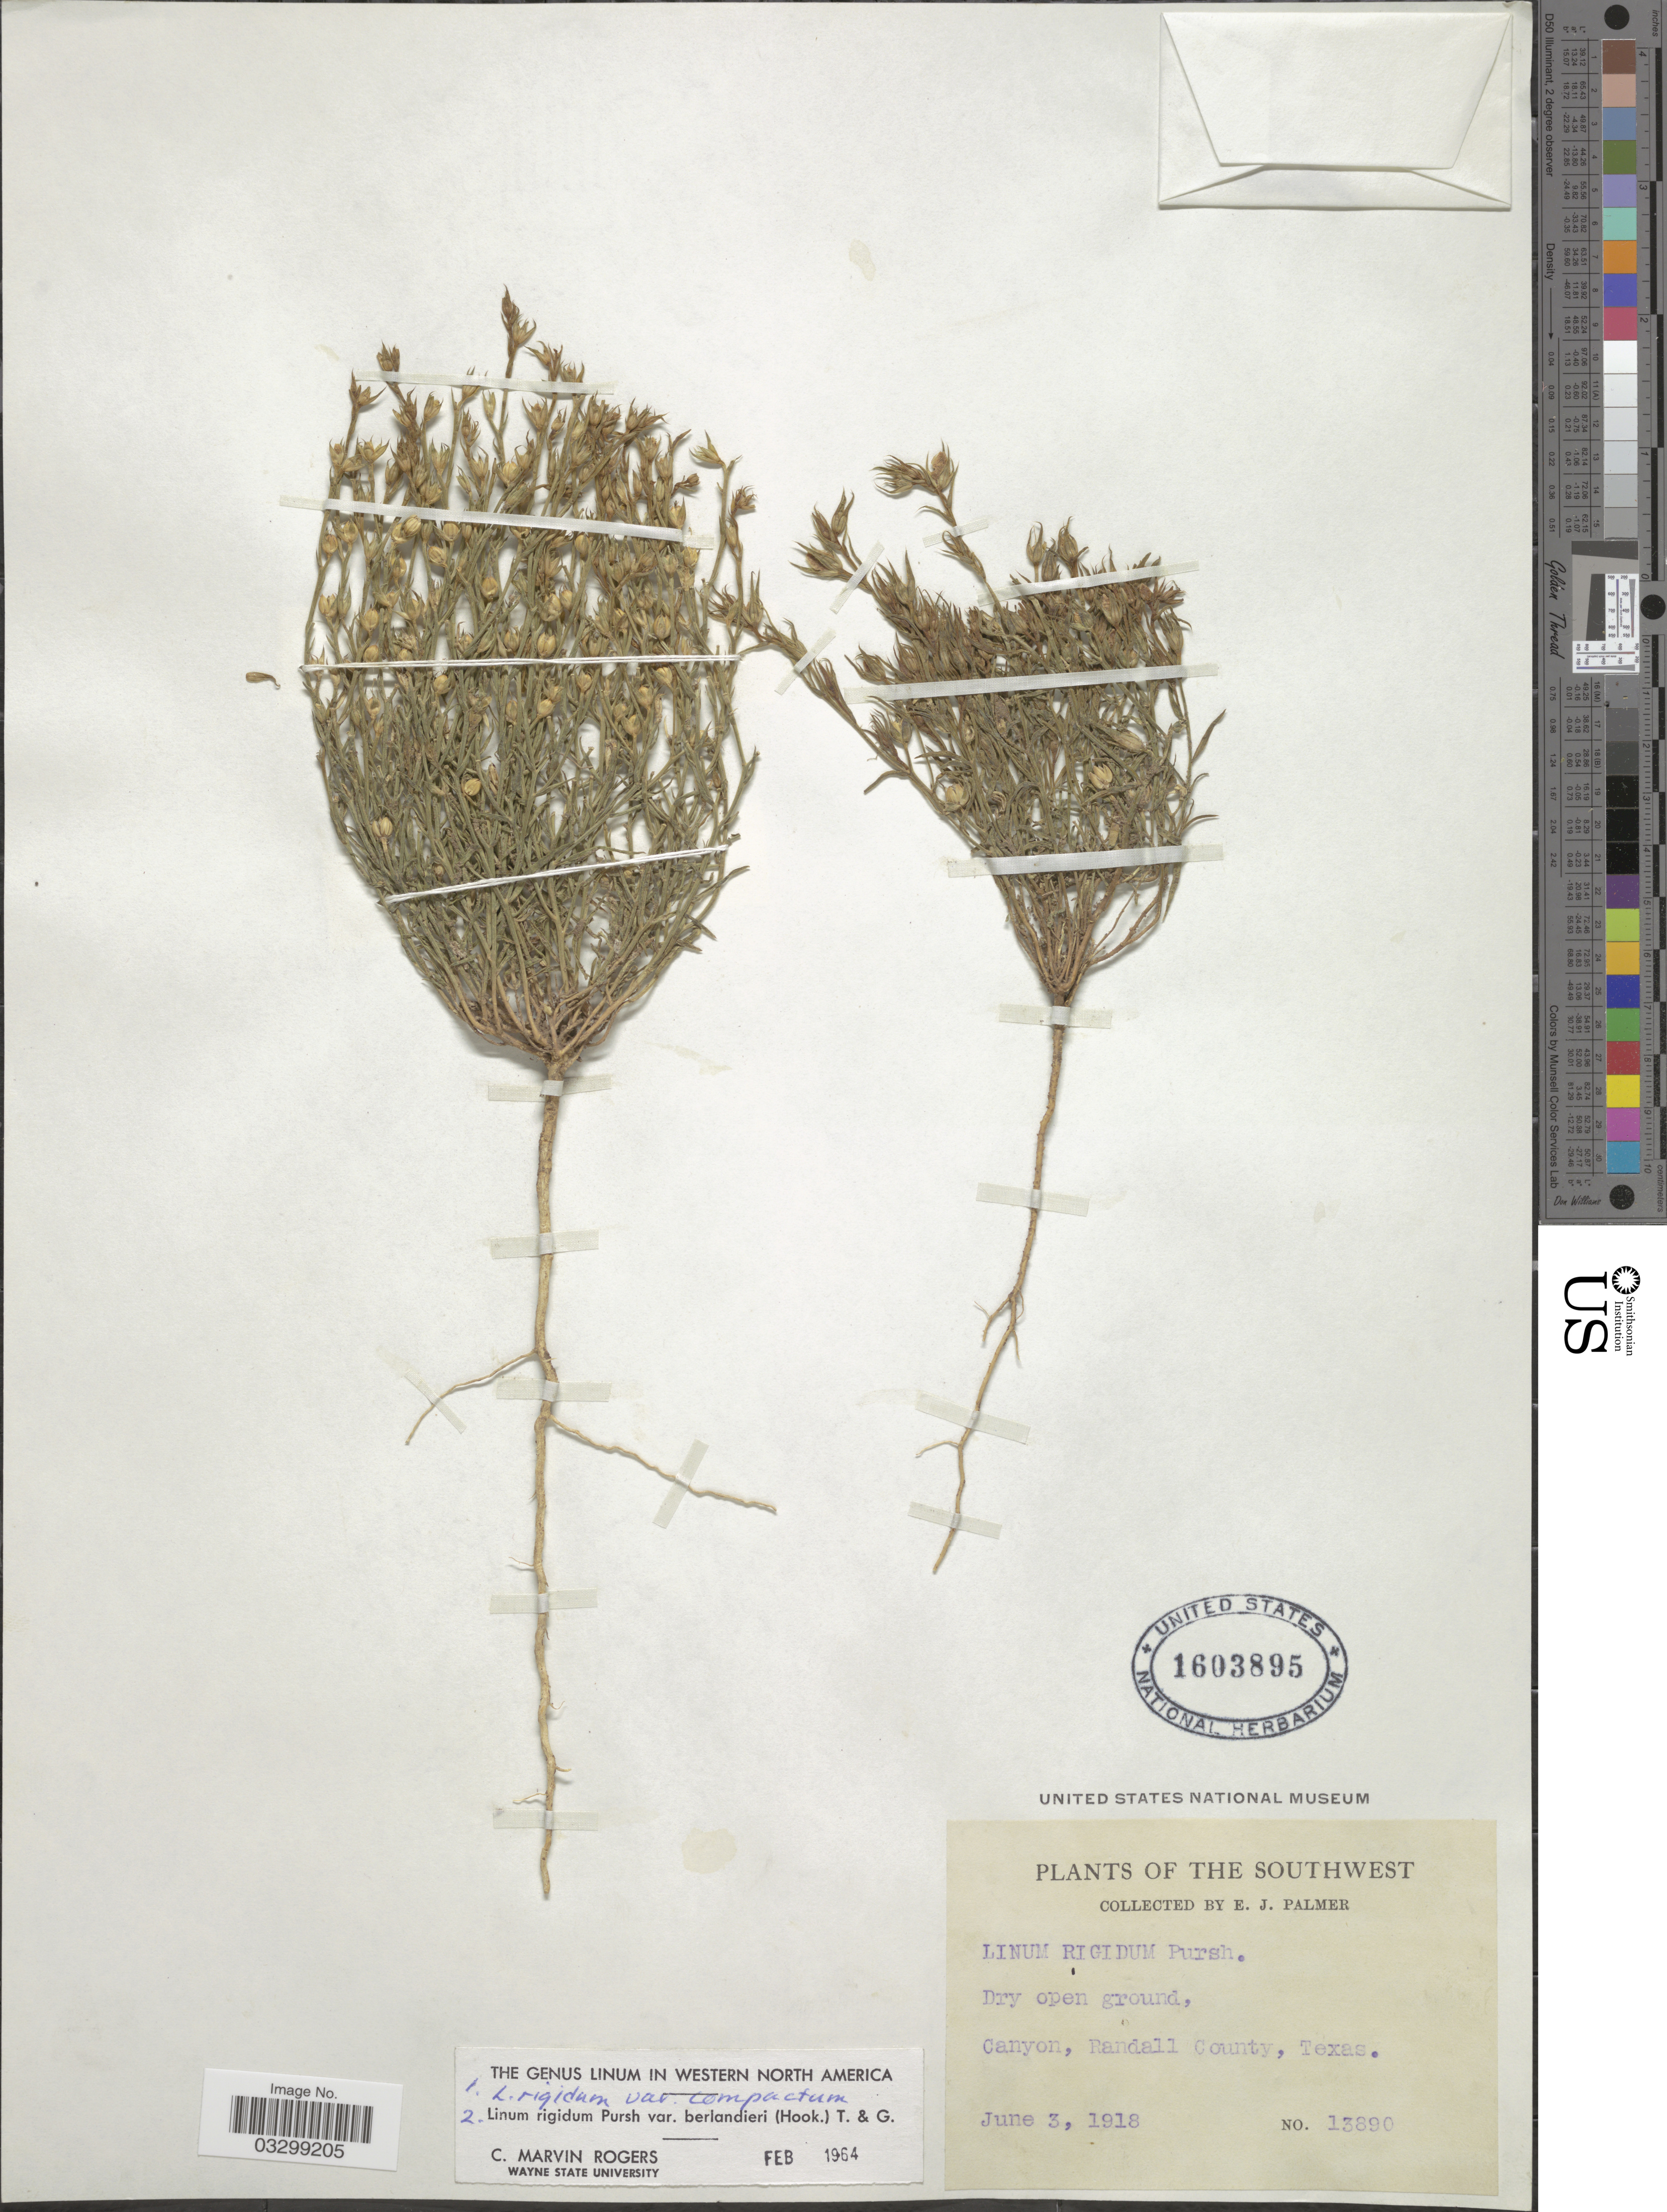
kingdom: Plantae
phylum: Tracheophyta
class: Magnoliopsida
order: Malpighiales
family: Linaceae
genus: Linum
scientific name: Linum rigidum var. compactum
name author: (A. Nelson) C.M. Rogers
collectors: E. J. Palmer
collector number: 13890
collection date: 1918-06-03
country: United States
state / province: Texas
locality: Southwest. Canyon, Randall County.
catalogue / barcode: US 1603895